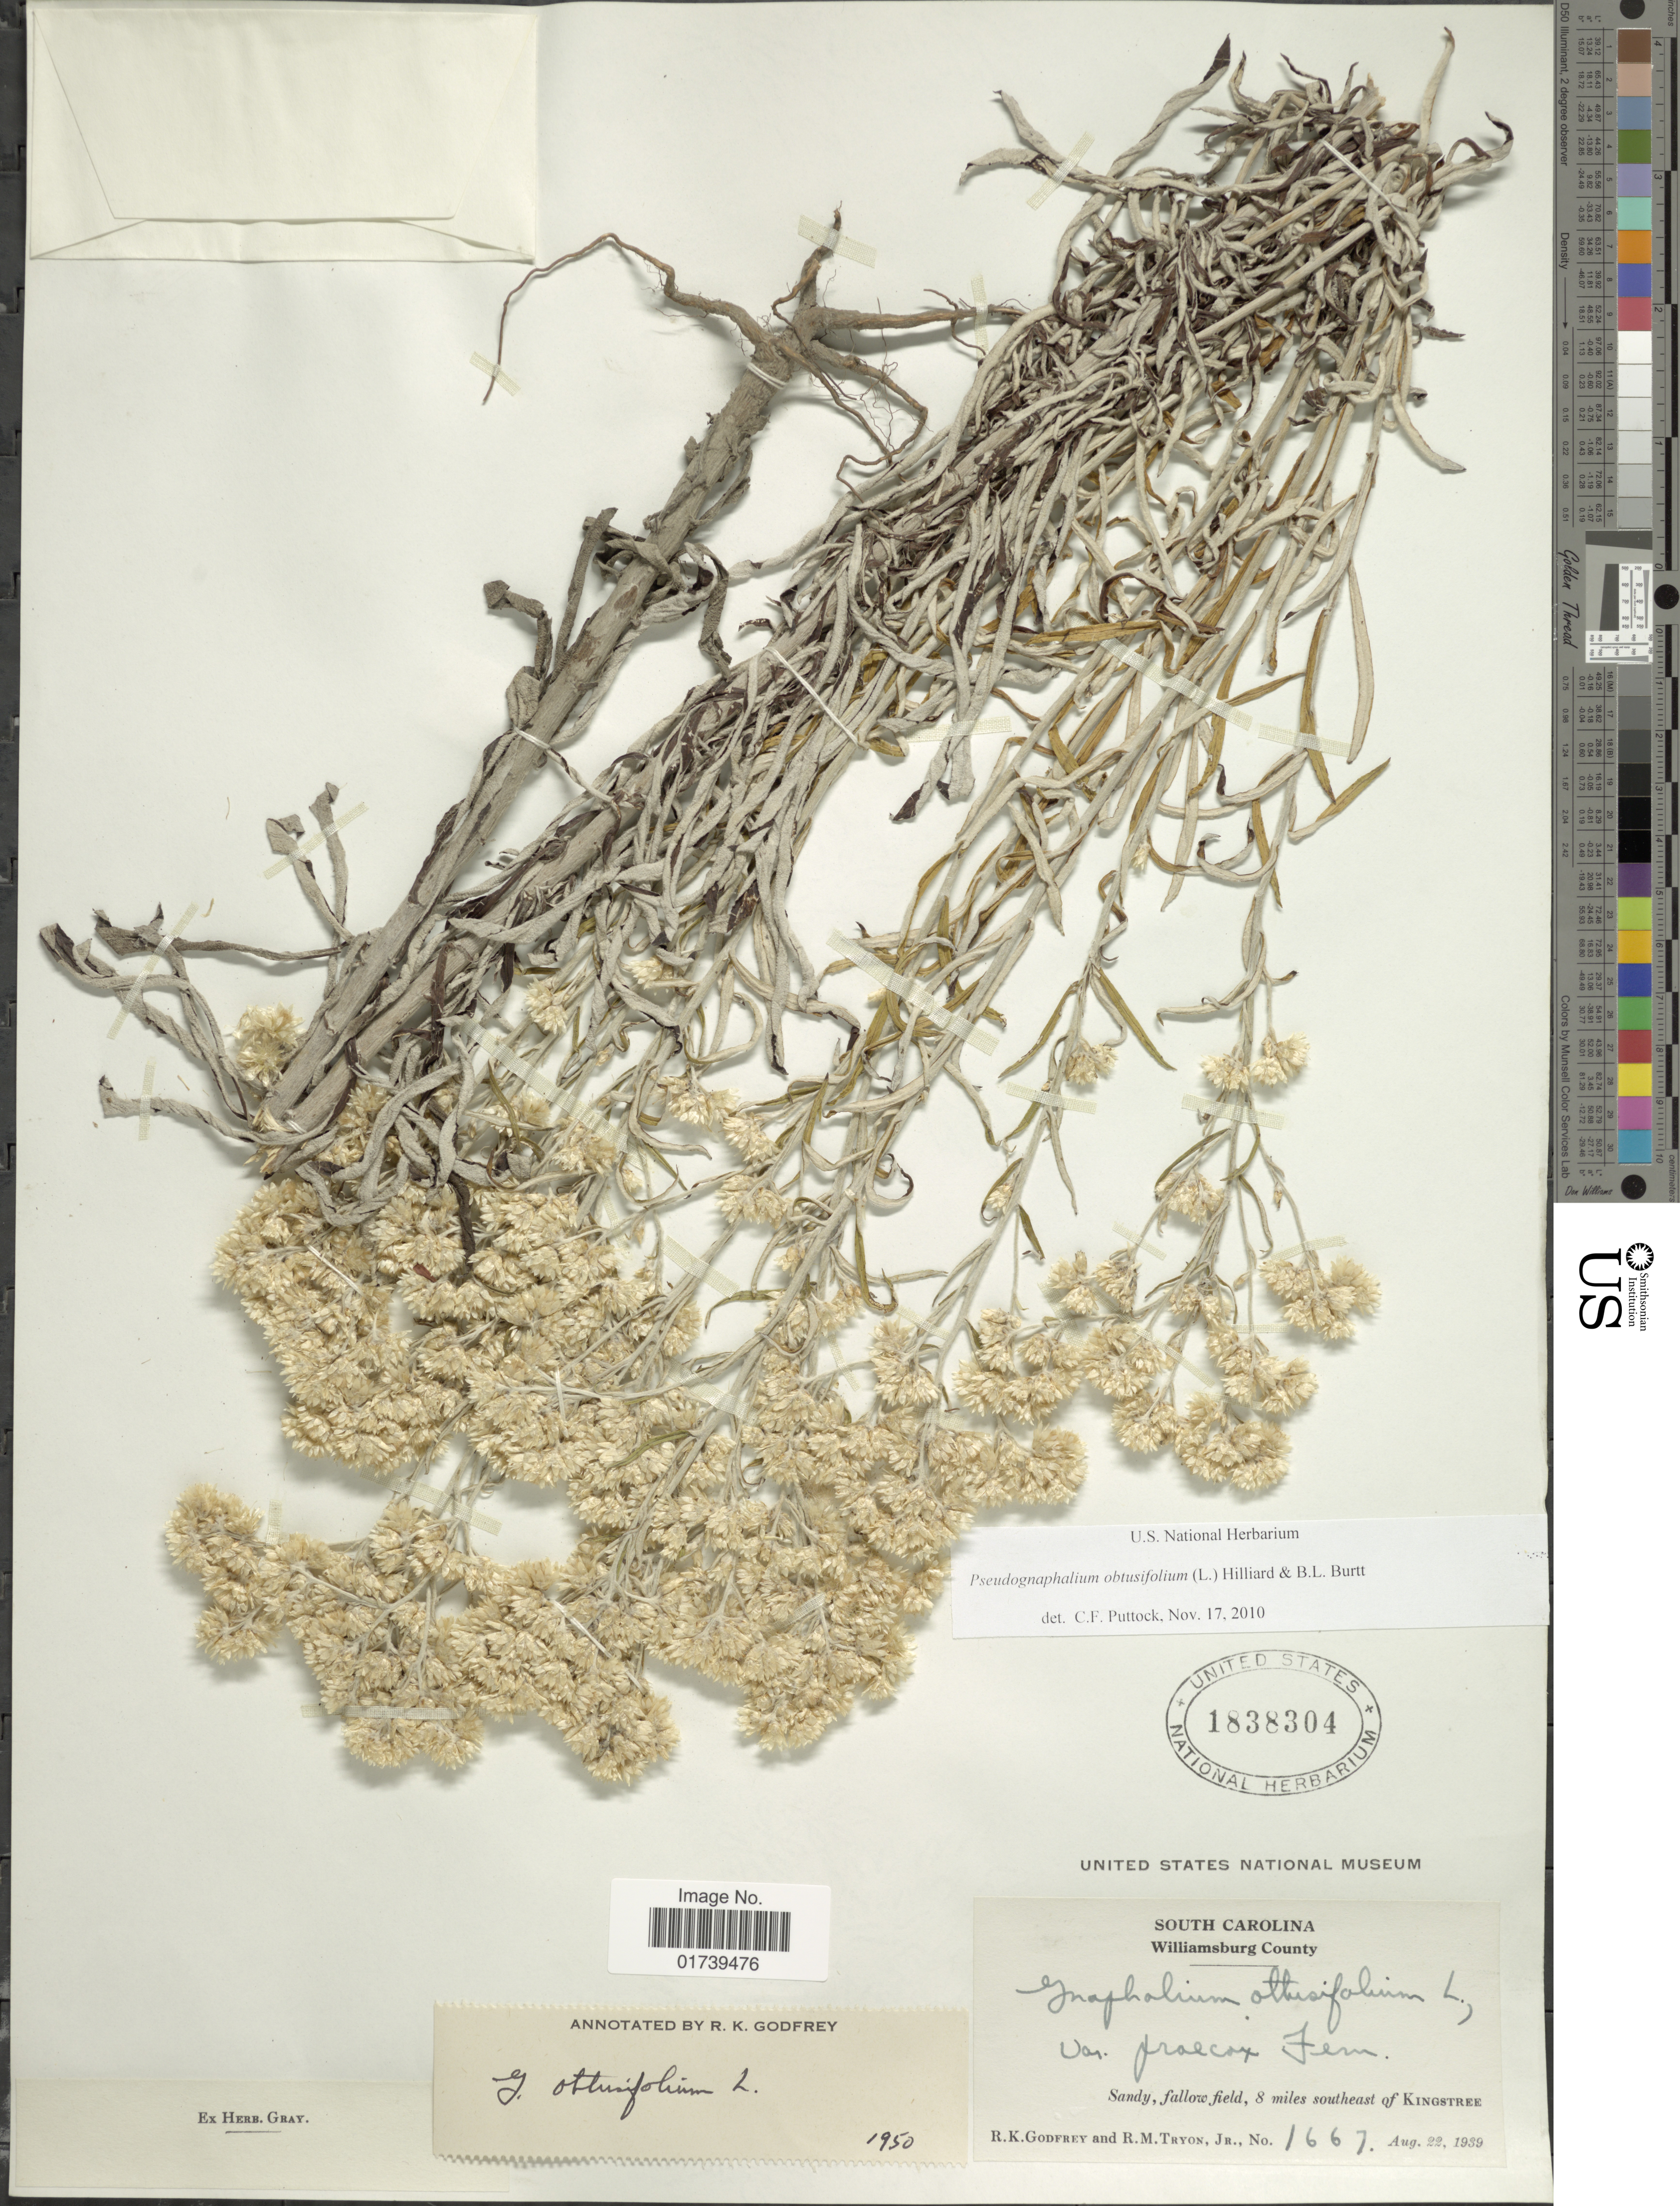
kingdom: Plantae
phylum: Tracheophyta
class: Magnoliopsida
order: Asterales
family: Asteraceae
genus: Pseudognaphalium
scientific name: Pseudognaphalium obtusifolium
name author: (L.) Hilliard & B.L. Burtt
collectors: R. K. Godfrey & R. M. Tryon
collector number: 1667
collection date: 1939-08-22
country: United States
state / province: South Carolina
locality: Williamsburg County, 8 miles southeast of Kingstree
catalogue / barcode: US 1838304